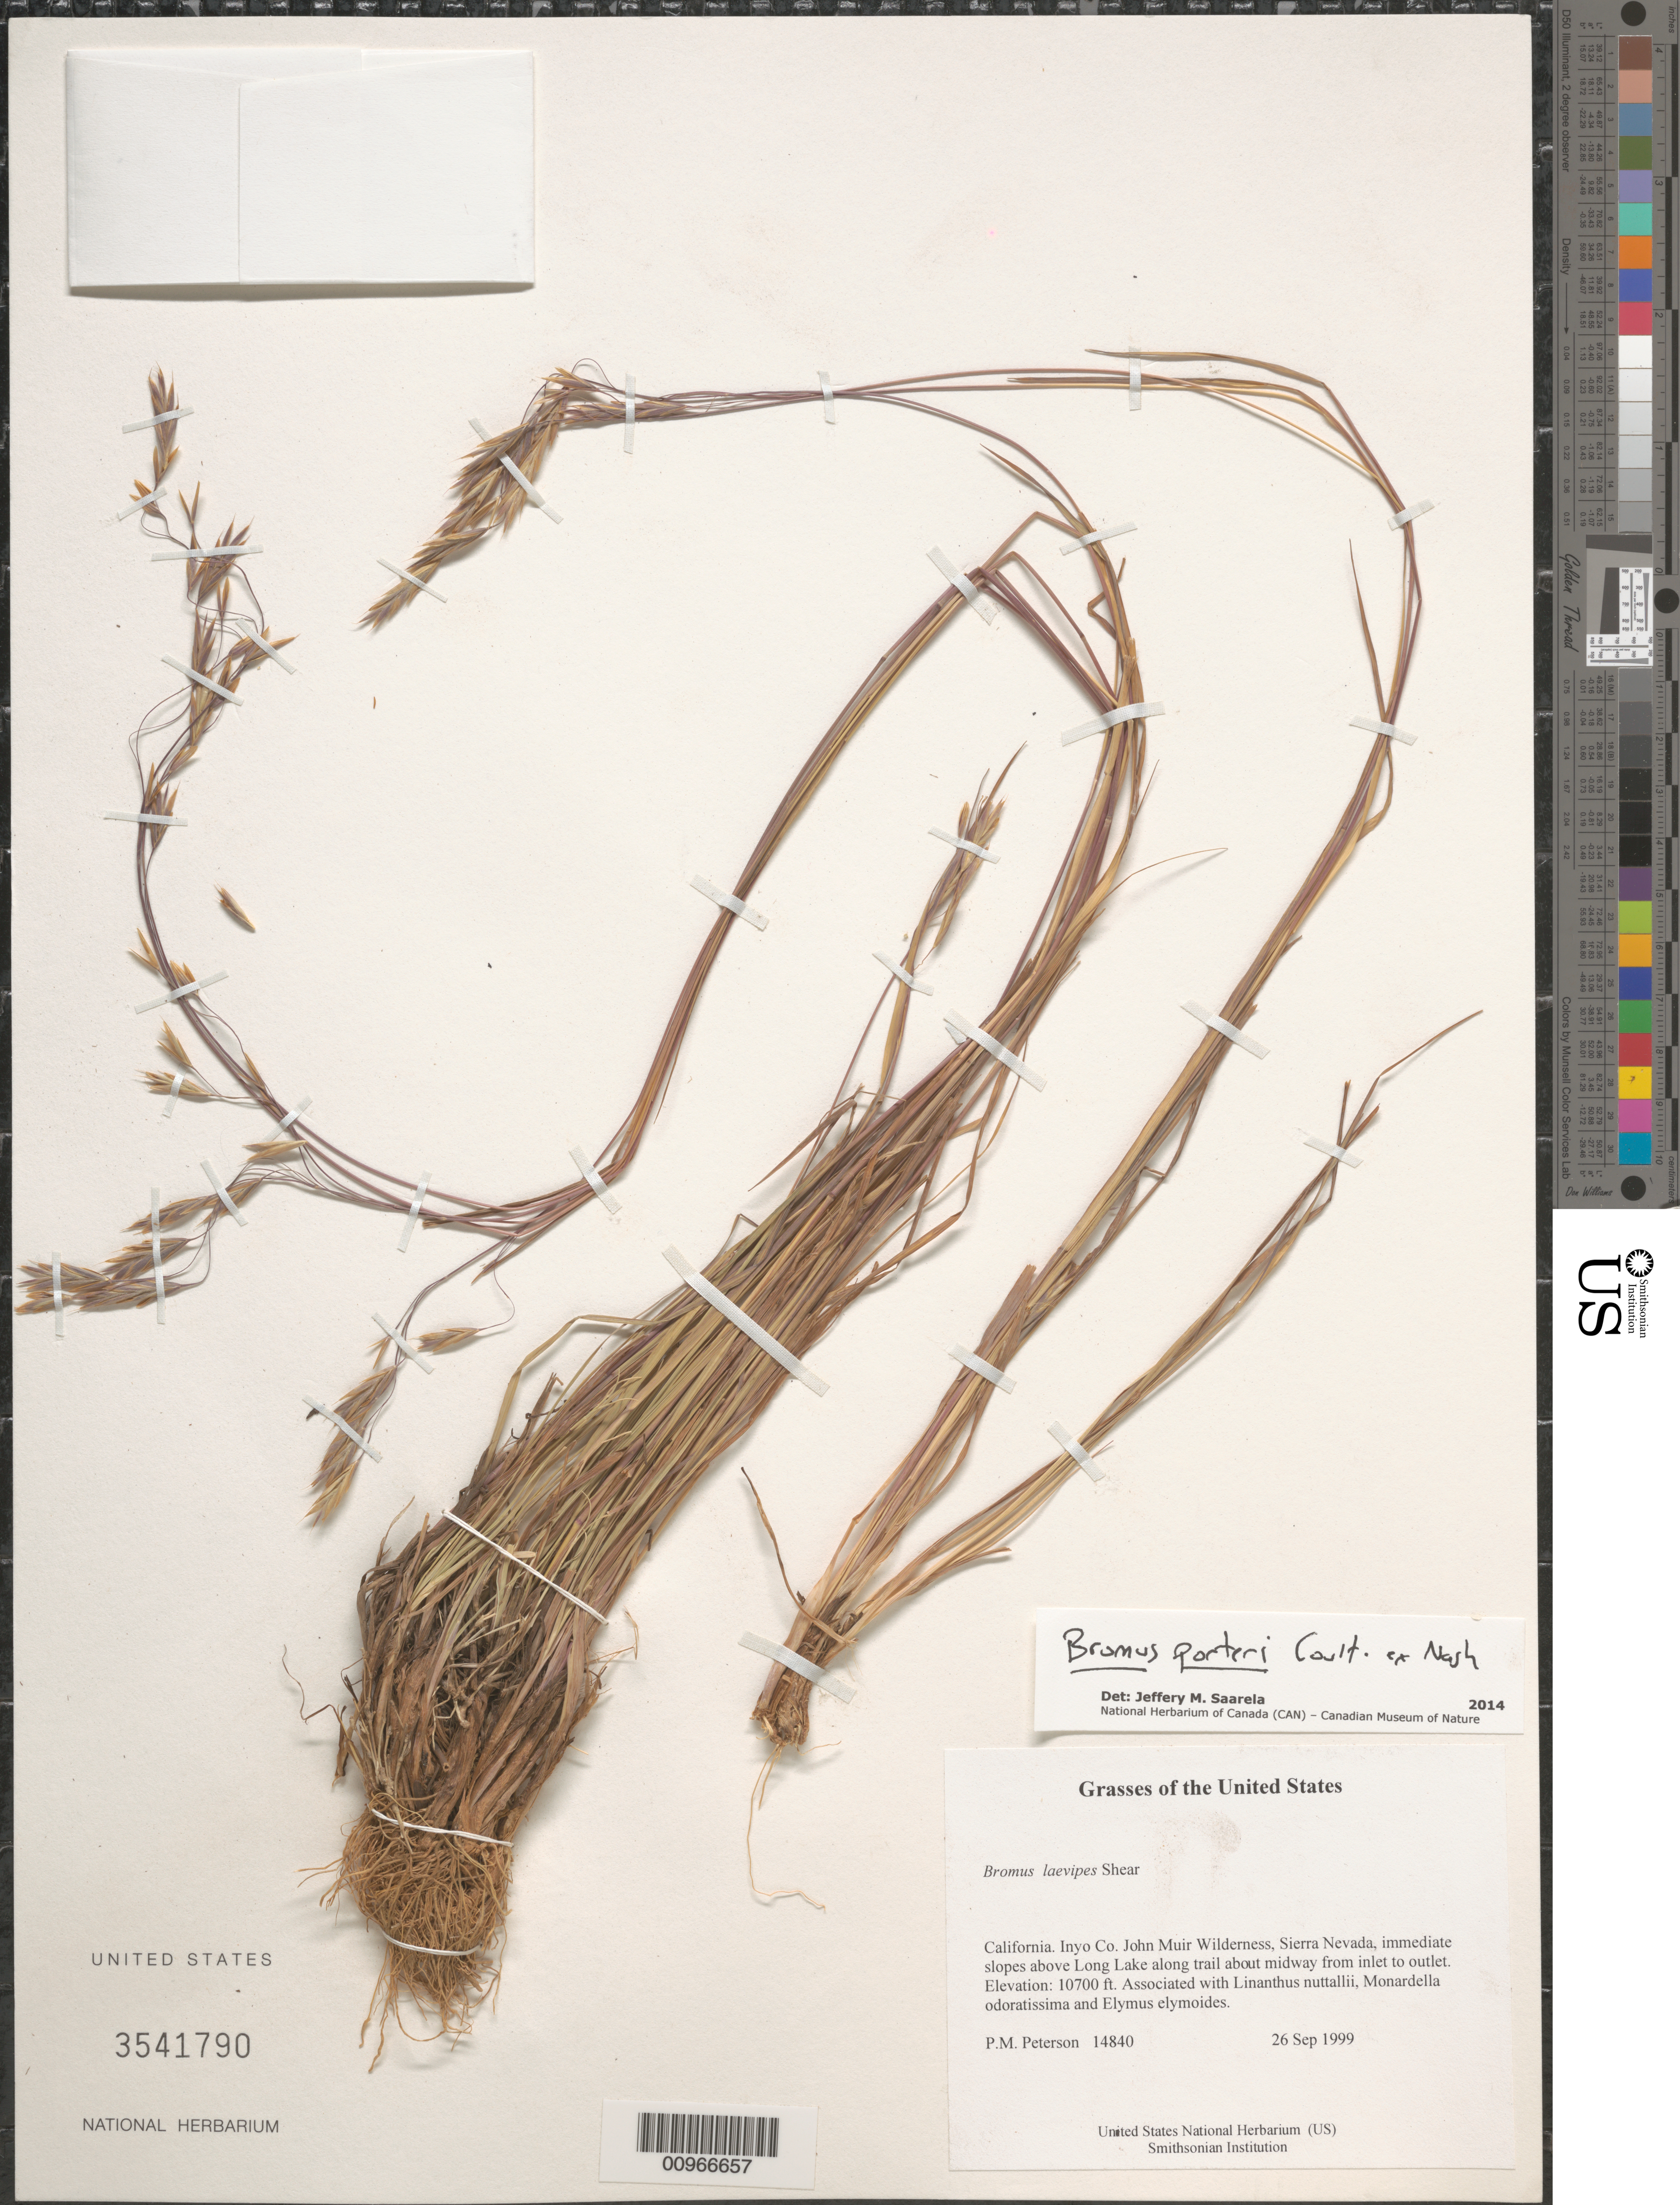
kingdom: Plantae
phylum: Tracheophyta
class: Liliopsida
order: Poales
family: Poaceae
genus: Bromus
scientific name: Bromus porteri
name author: (J.M. Coult.) Nash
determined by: Saarela, J. M., (CAN), Canadian Museum of Nature (CANADA)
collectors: P. M. Peterson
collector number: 14840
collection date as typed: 26 Sep 1999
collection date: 1999-09-26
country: United States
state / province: California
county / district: Inyo Co.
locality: John Muir Wilderness, Sierra Nevada, immediate slopes above Long Lake along trail about midway from inlet to outlet.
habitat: Associated with Linanthus nuttallii, Monardella odoratissima and Elymus elymoides.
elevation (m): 3261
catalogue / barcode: US 3541790